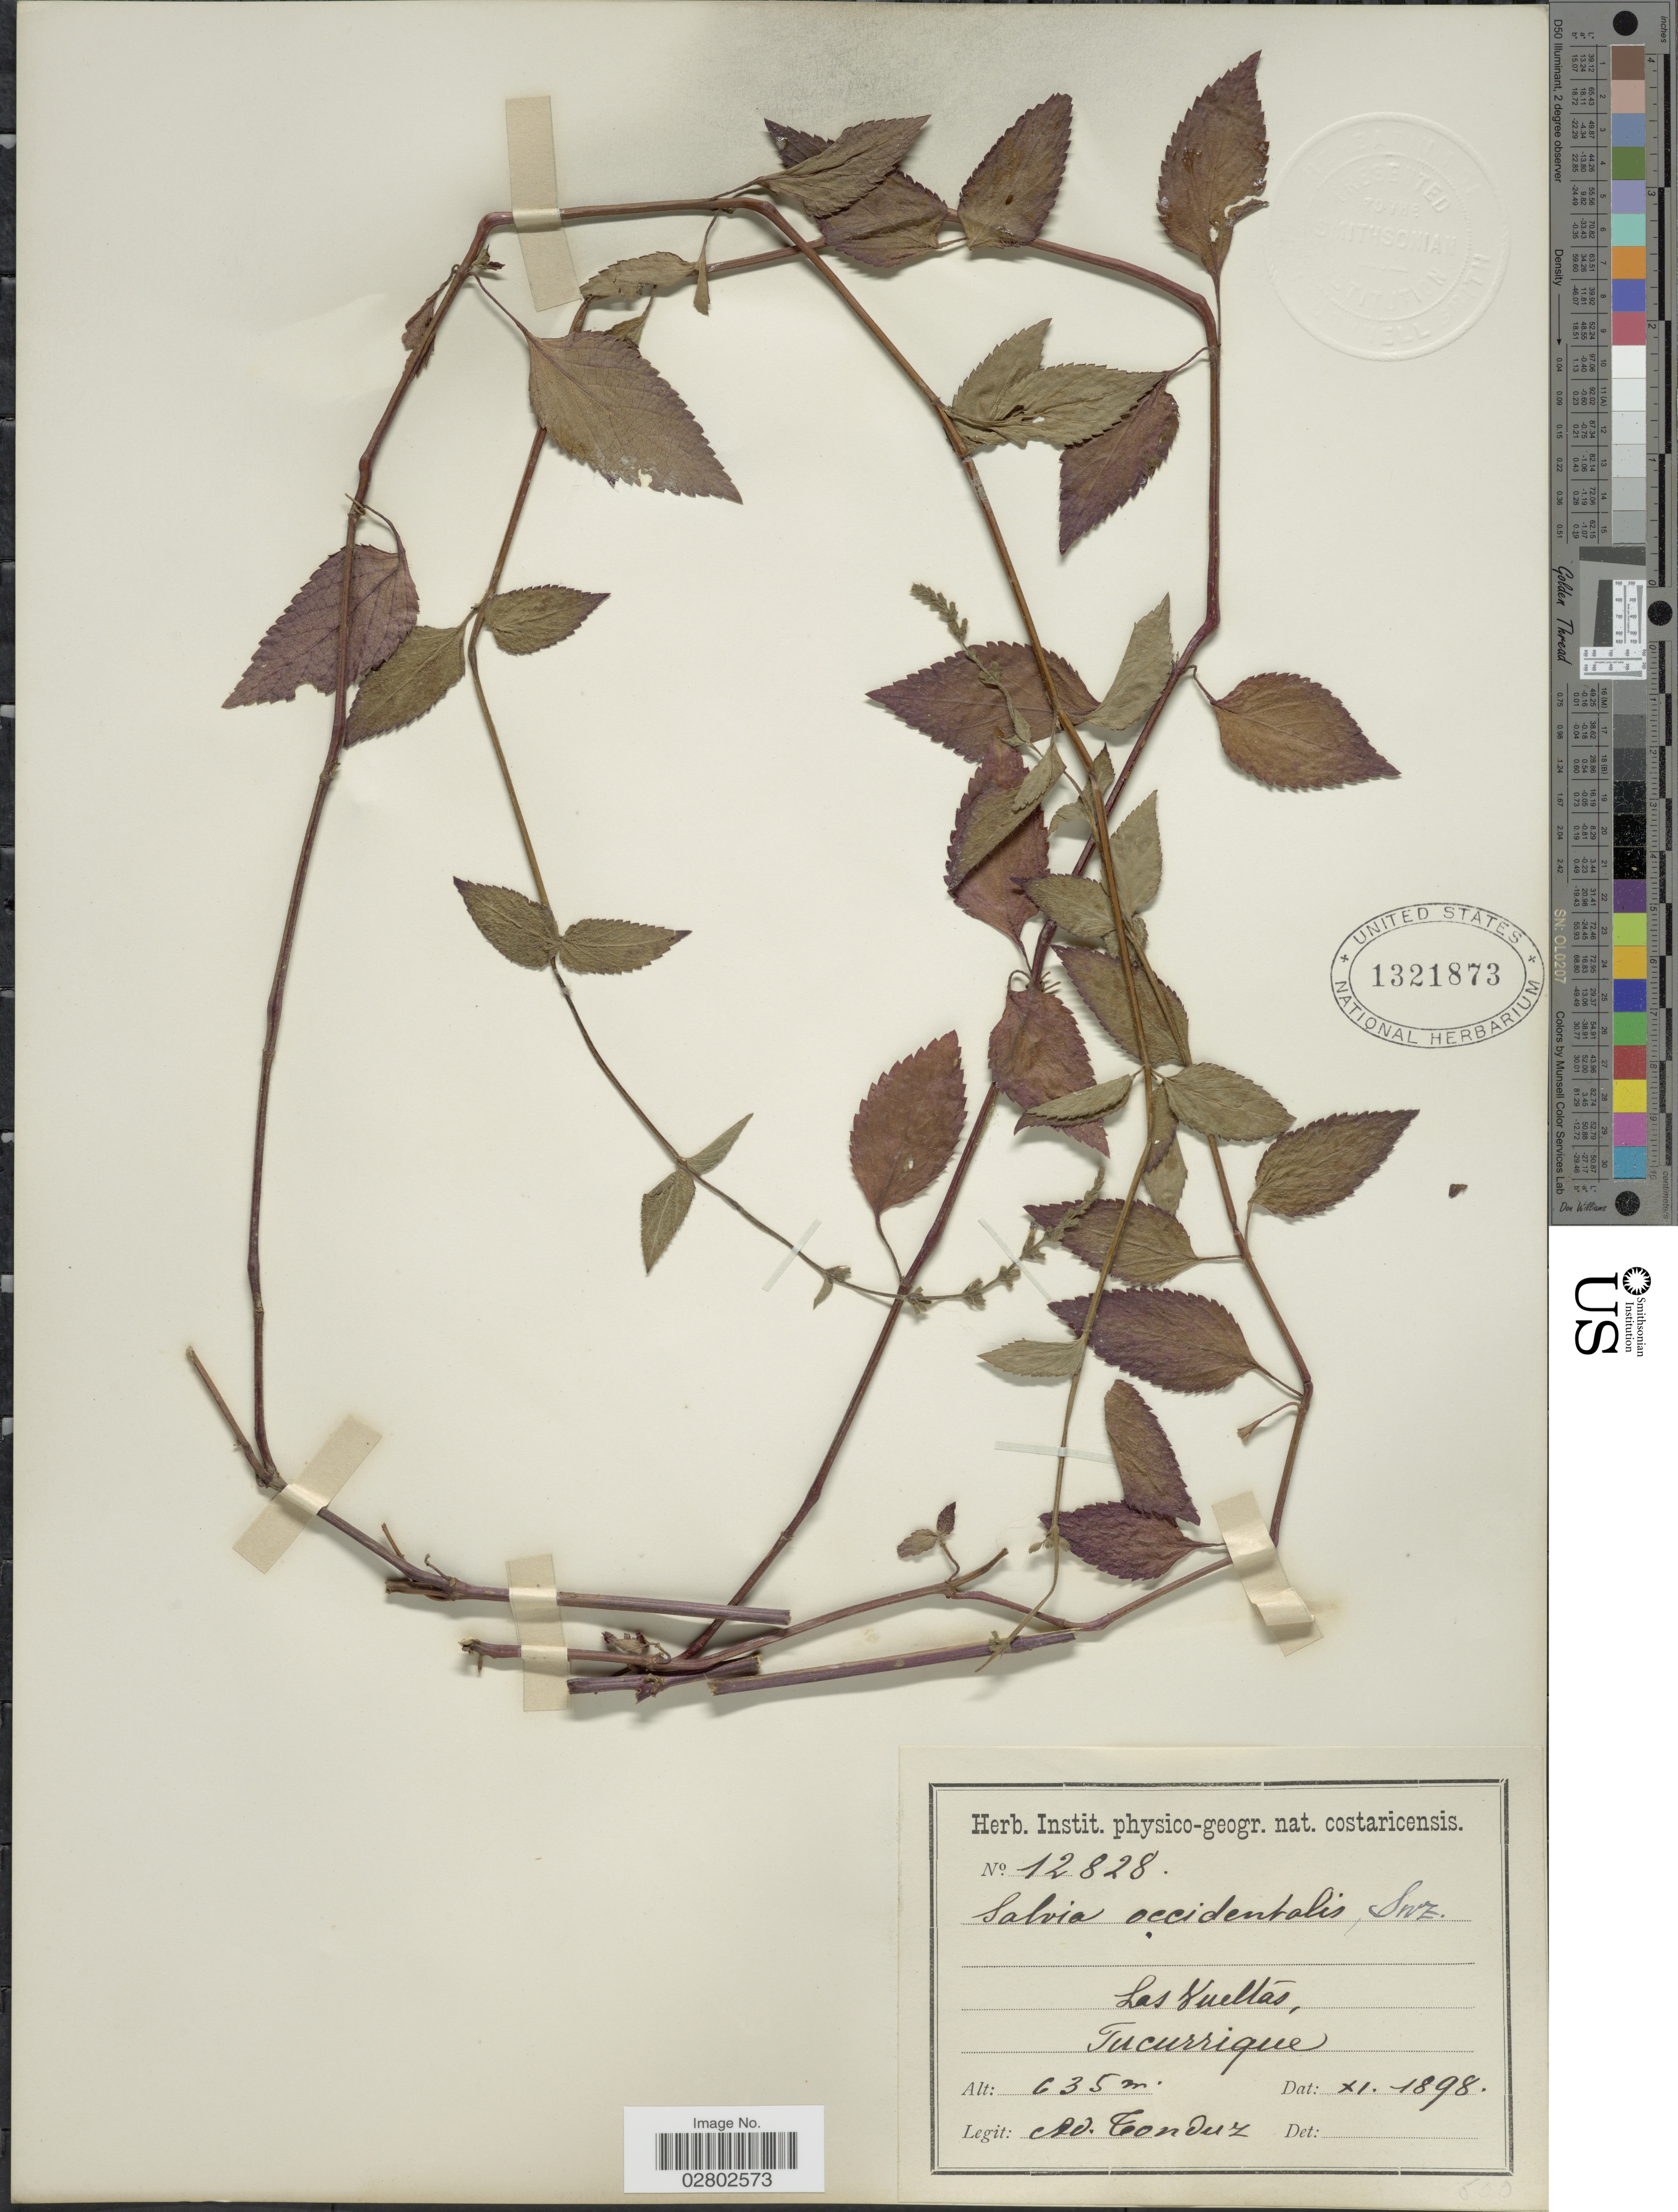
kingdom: Plantae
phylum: Tracheophyta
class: Magnoliopsida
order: Lamiales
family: Lamiaceae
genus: Salvia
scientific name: Salvia occidentalis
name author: Sw.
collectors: A. Tonduz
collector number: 12828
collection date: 1898-11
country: Costa Rica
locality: Las Vueltas, Tucurrique.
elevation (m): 35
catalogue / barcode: US 1321873